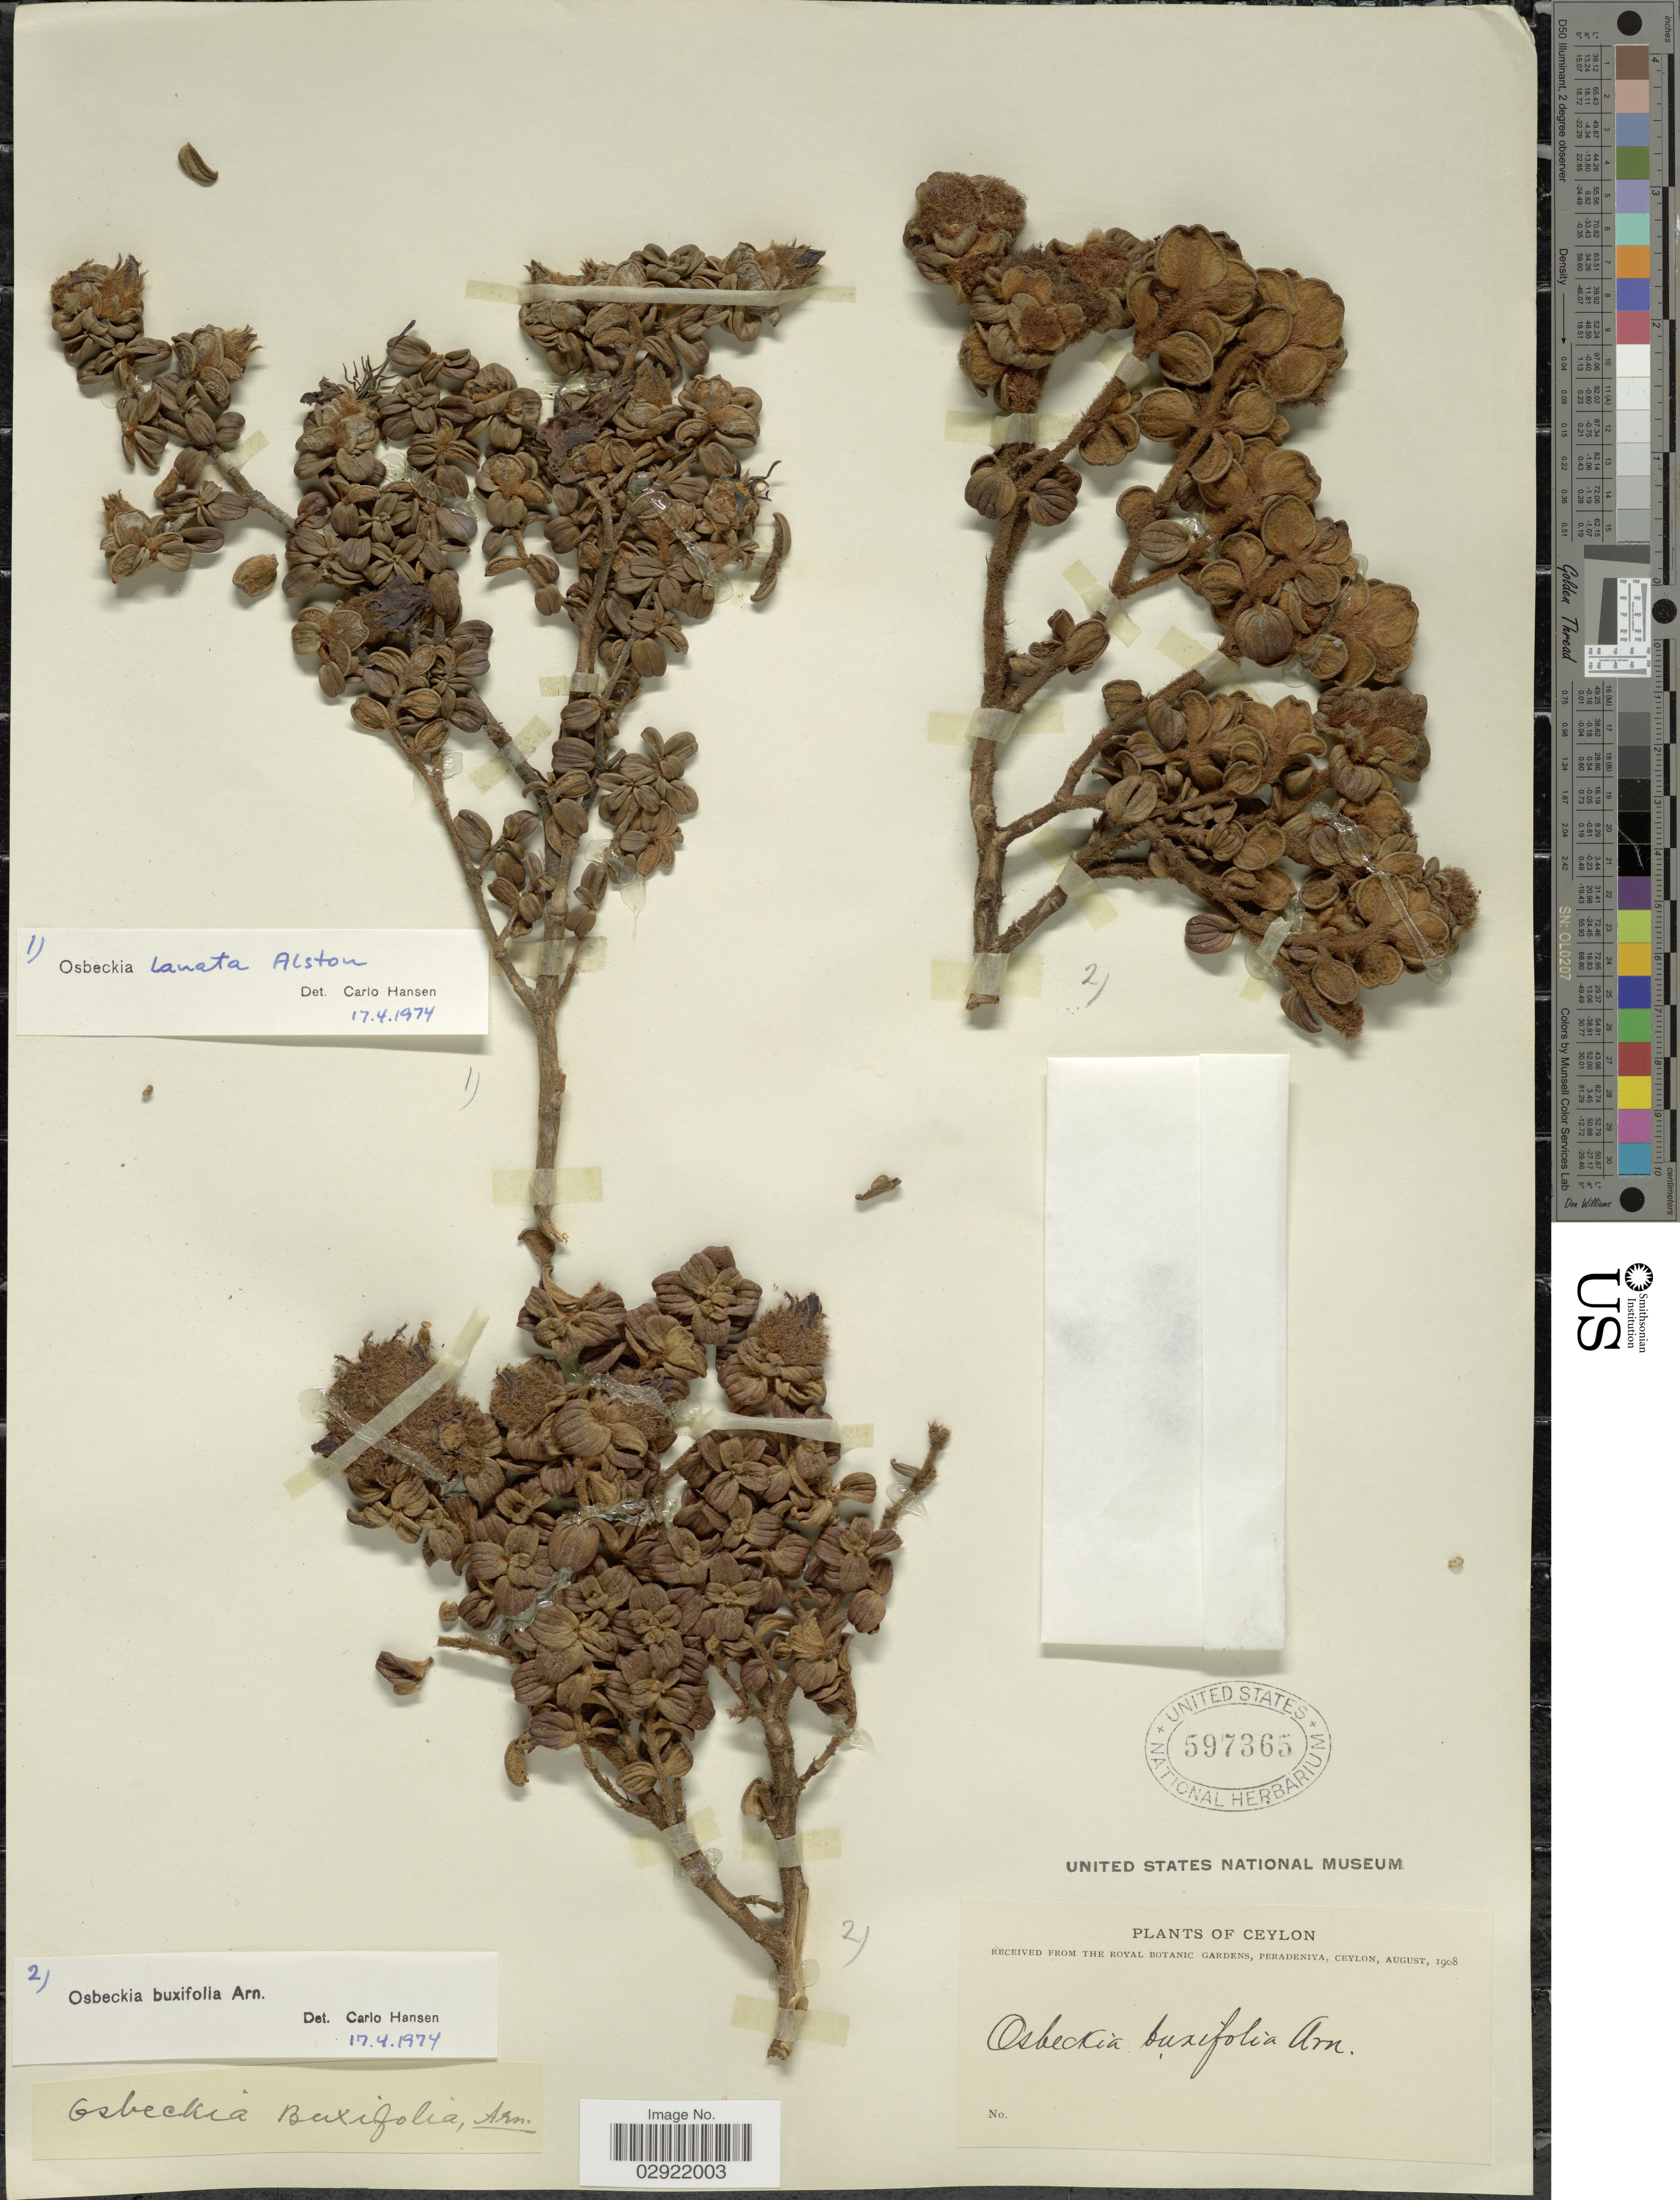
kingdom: Plantae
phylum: Tracheophyta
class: Magnoliopsida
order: Myrtales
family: Melastomataceae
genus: Osbeckia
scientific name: Osbeckia buxifolia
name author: Arn.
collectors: P. Royal Botanic Gardens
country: Sri Lanka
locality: Ceylon.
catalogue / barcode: US 597365